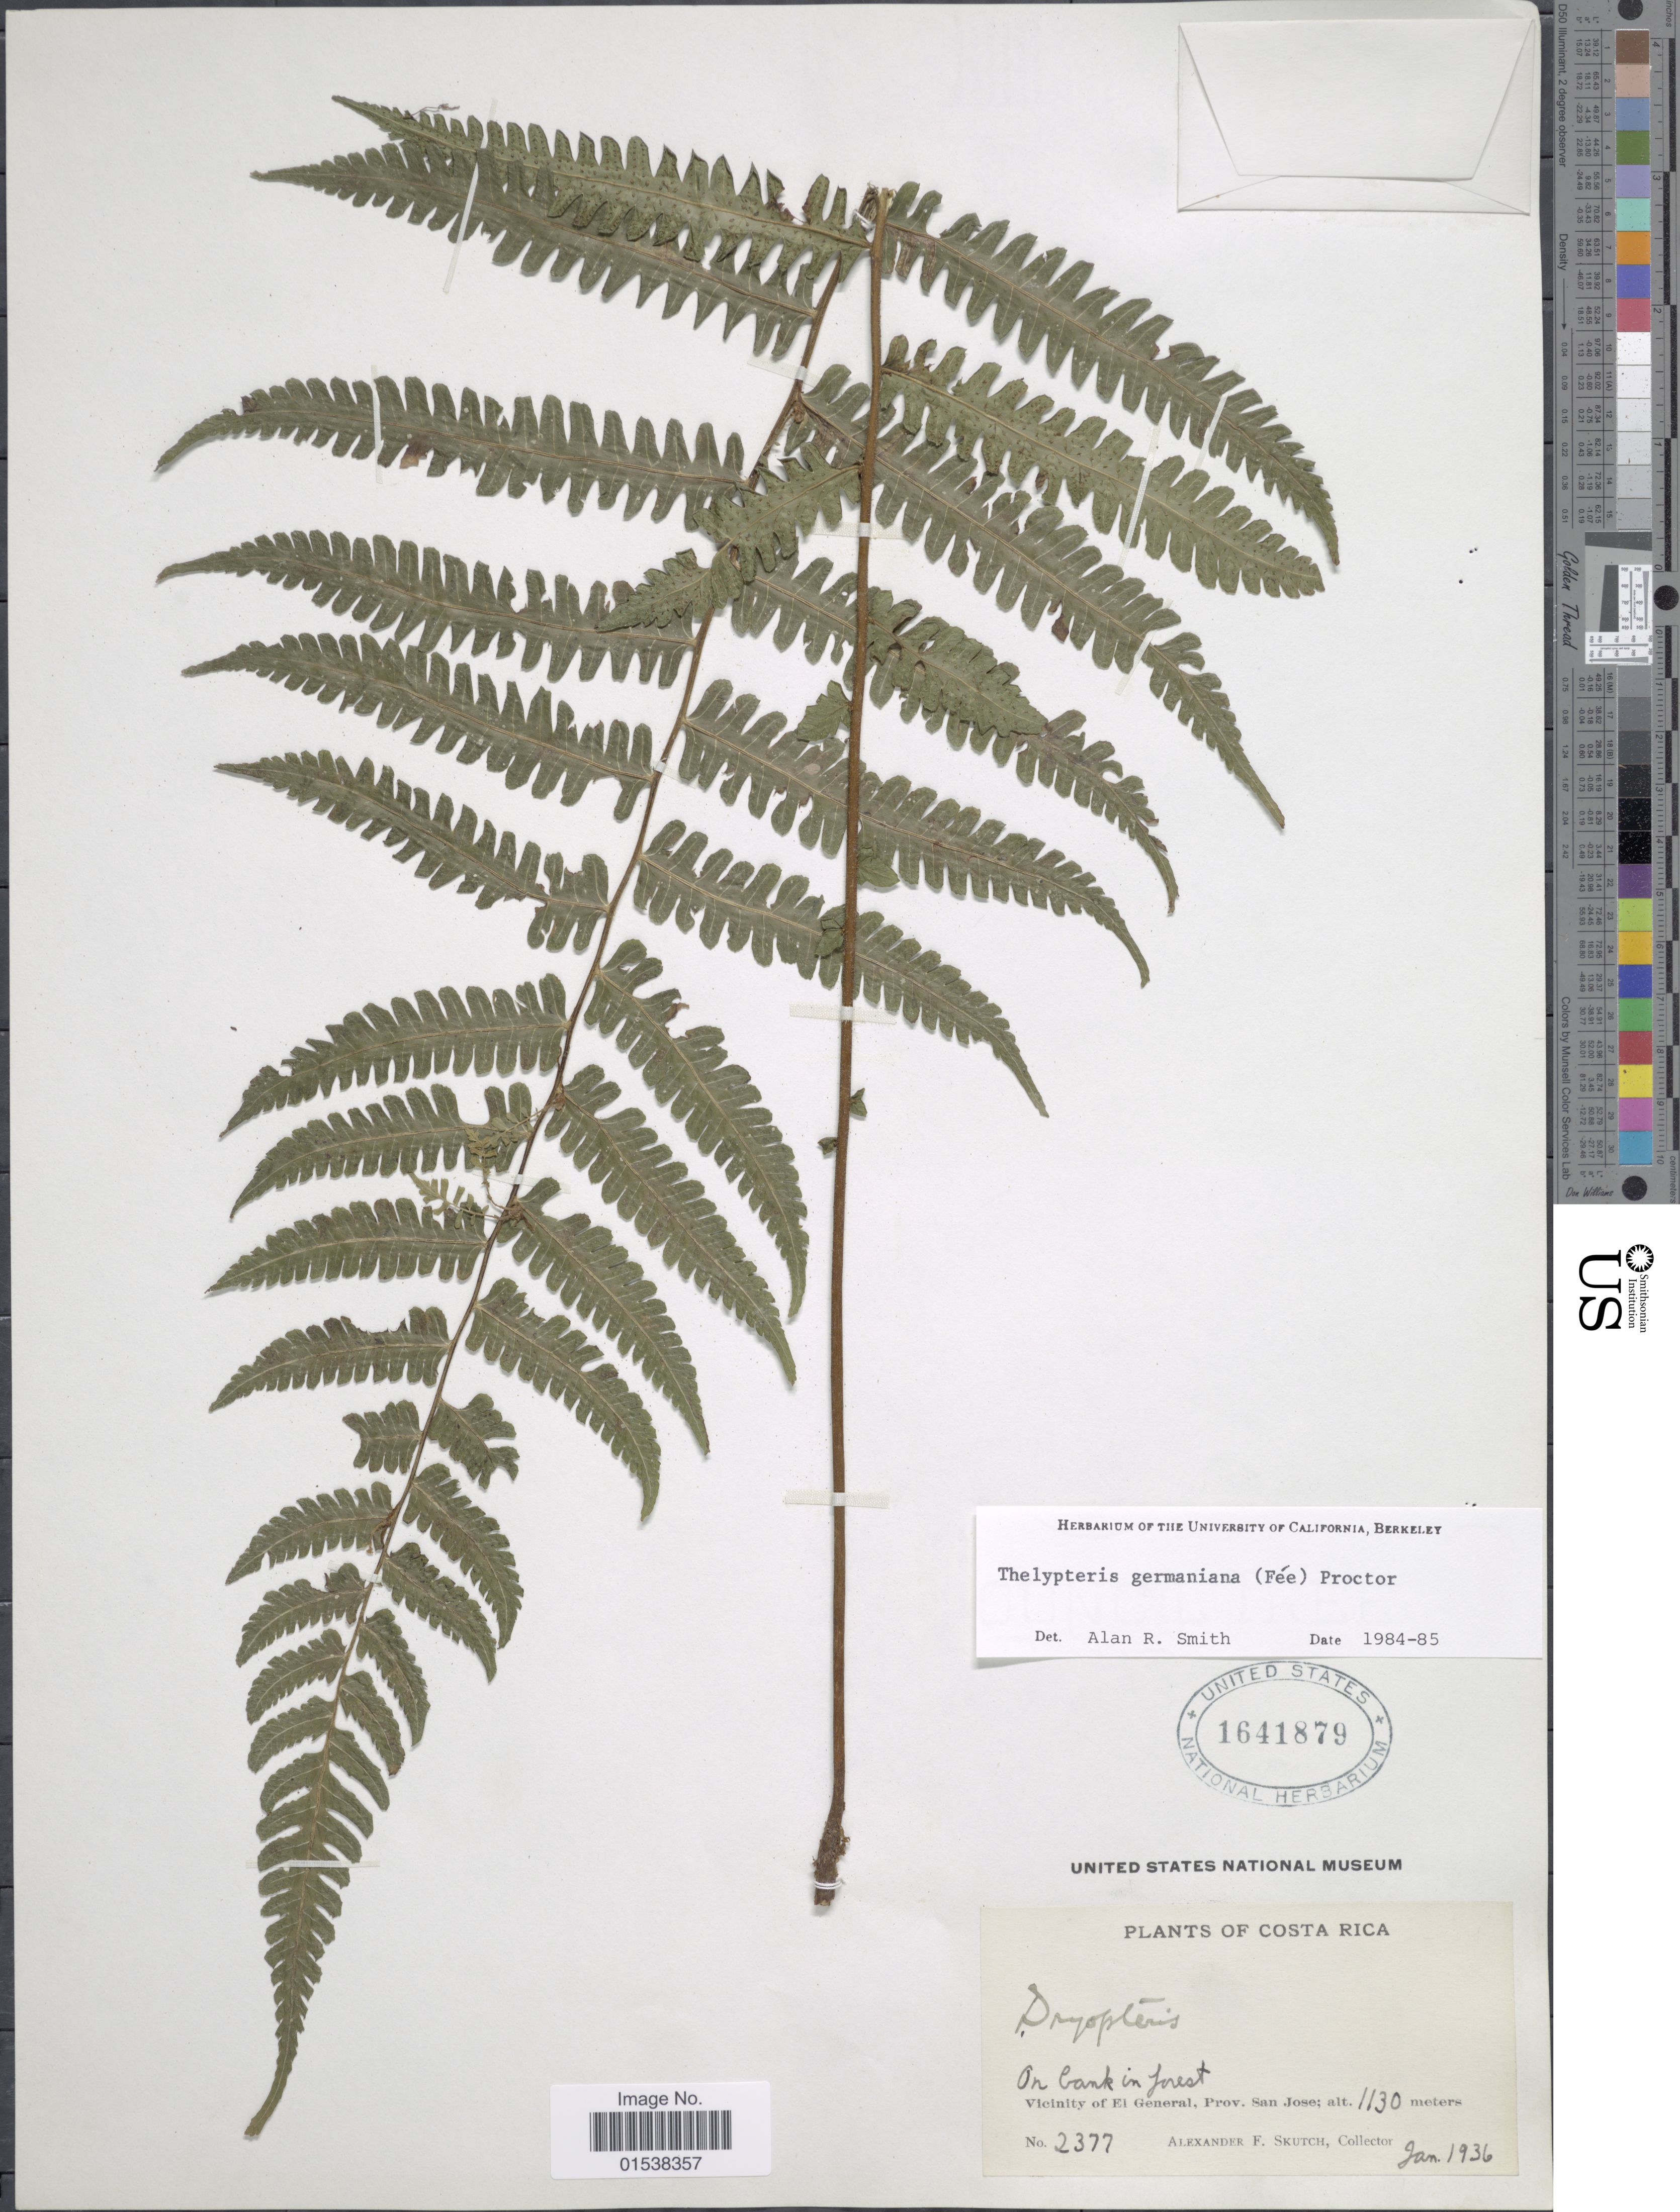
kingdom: Plantae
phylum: Tracheophyta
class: Polypodiopsida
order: Polypodiales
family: Thelypteridaceae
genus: Amauropelta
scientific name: Amauropelta germaniana (Fée) comb. nov., ined. 2015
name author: (Fée)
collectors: A. F. Skutch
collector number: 2377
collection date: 1936-01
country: Uruguay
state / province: San Jose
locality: Vicinity of El General, Prov. San Jose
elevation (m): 1130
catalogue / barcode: US 1641879